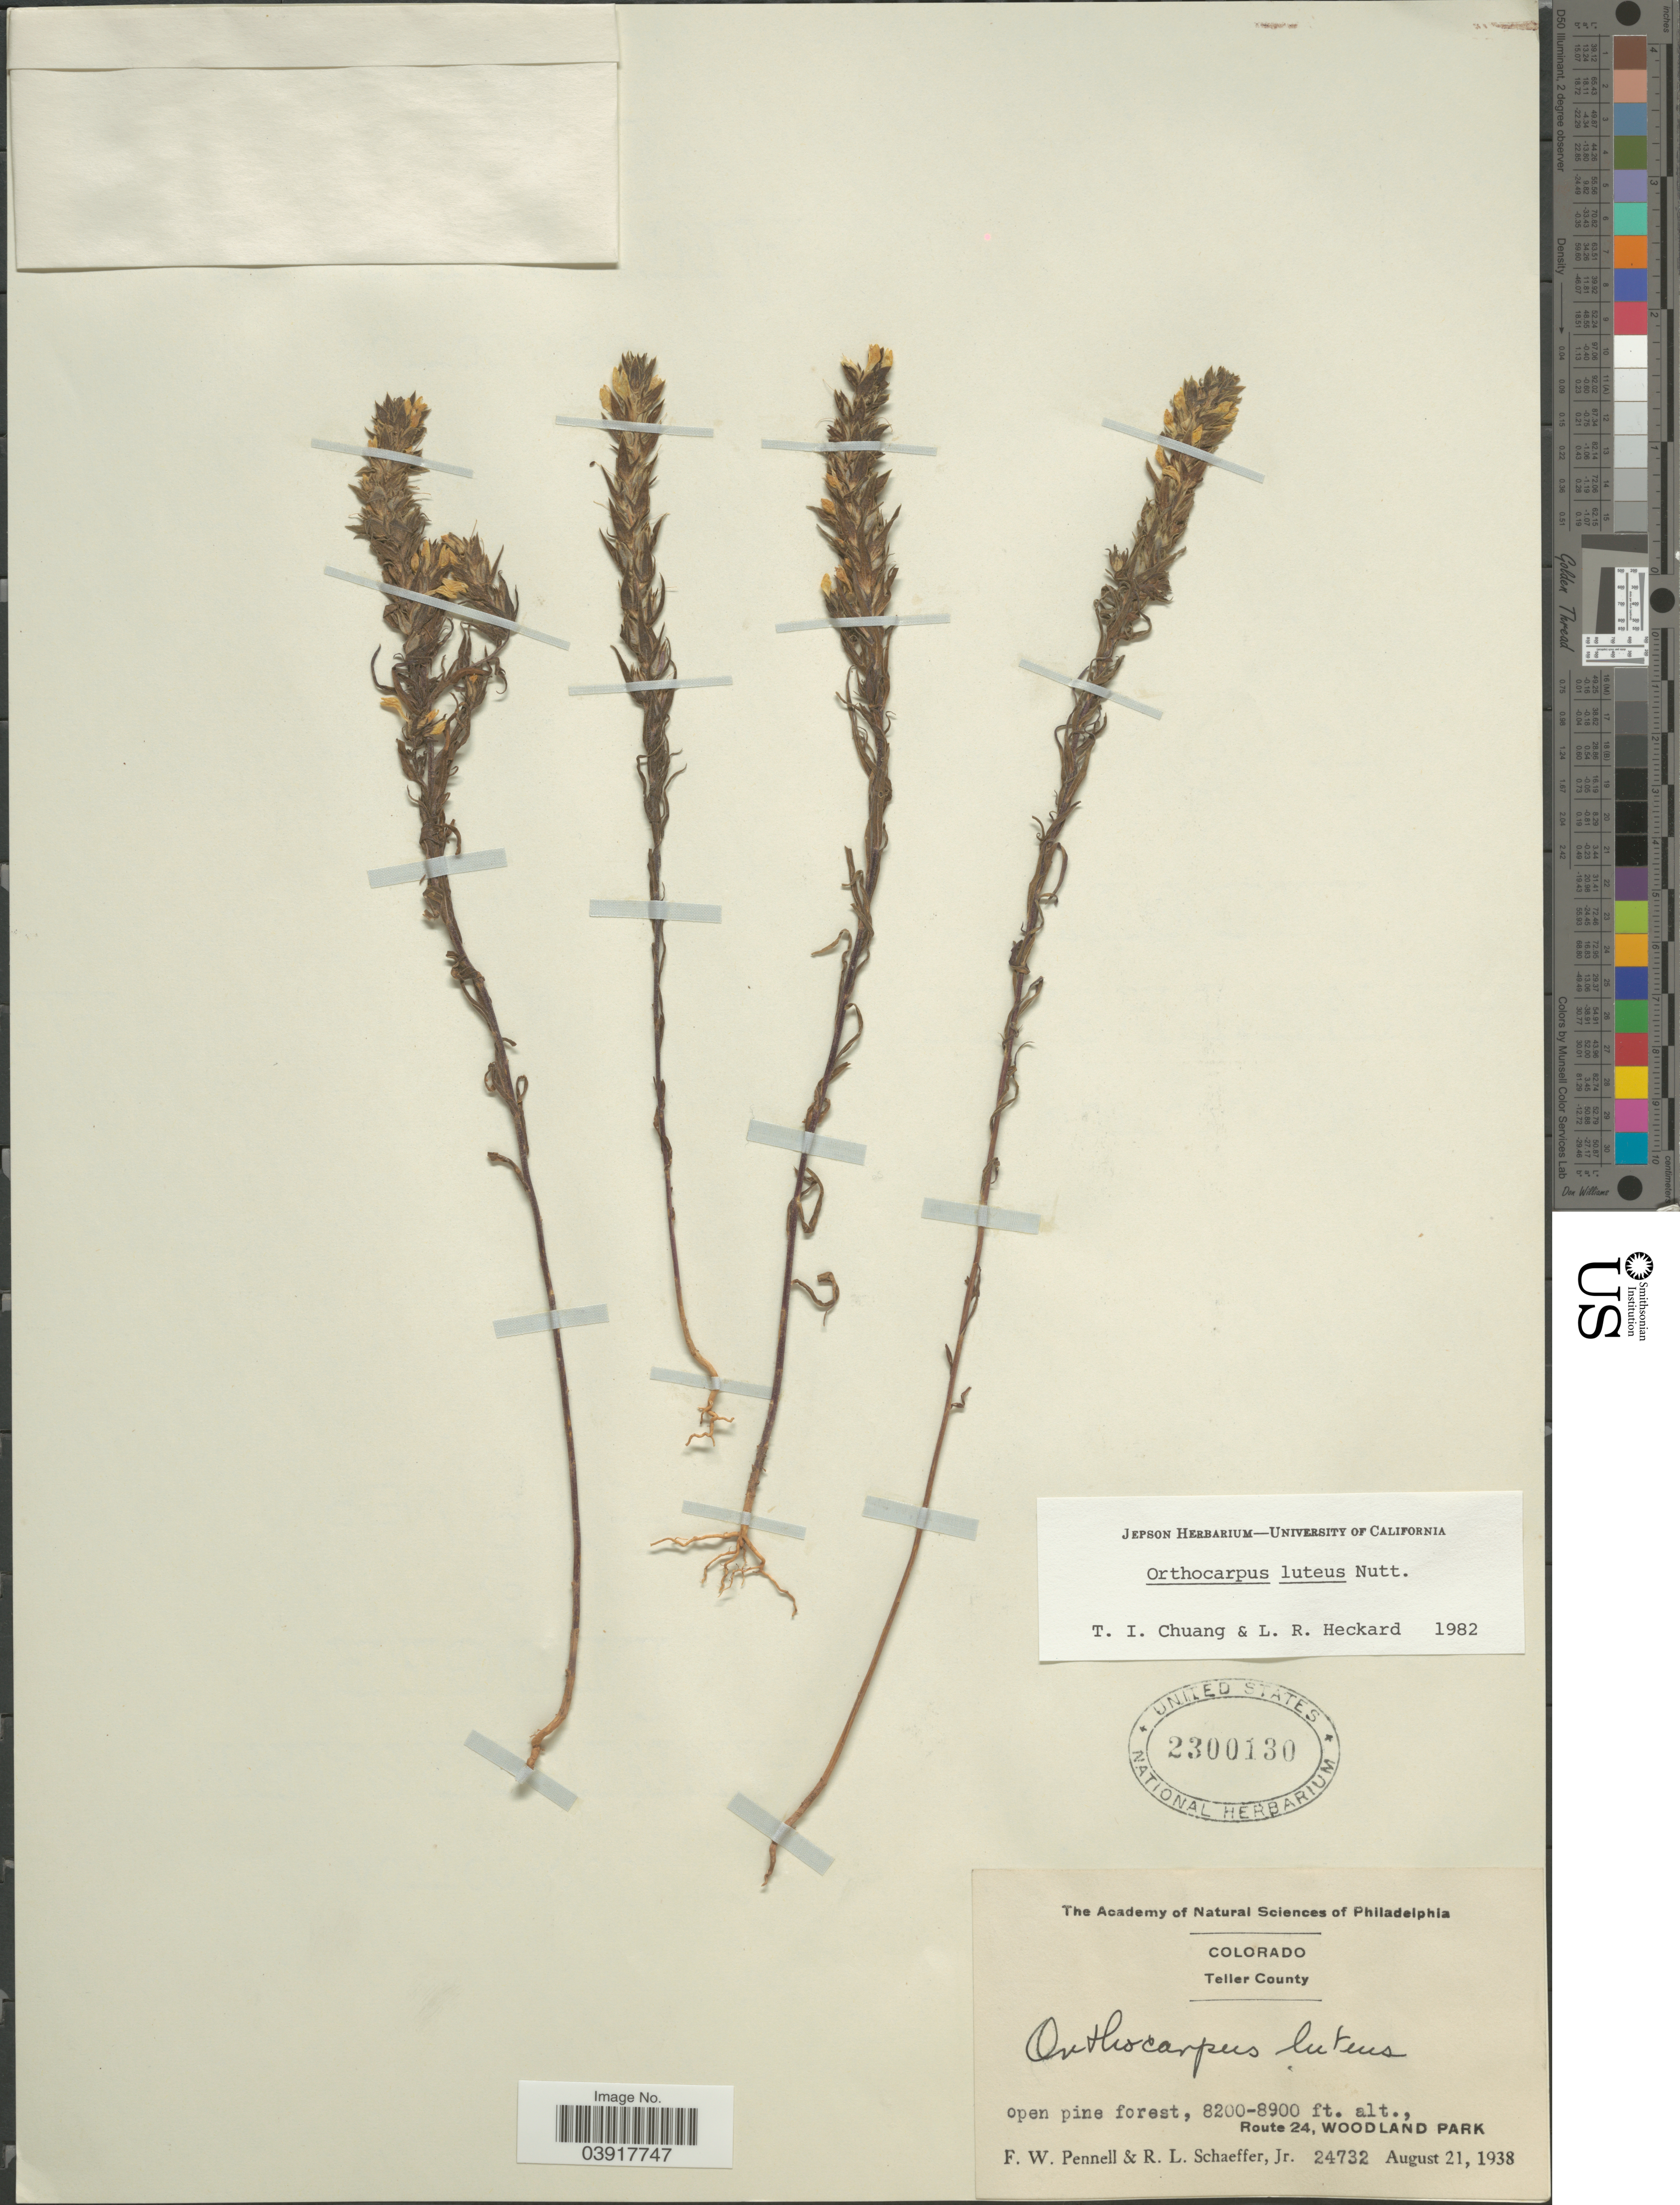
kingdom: Plantae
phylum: Tracheophyta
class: Magnoliopsida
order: Lamiales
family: Orobanchaceae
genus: Orthocarpus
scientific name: Orthocarpus luteus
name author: Nutt.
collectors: F. W. Pennell & R. L. Schaeffer Jr.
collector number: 24732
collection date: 1938-08-21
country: United States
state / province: Colorado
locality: Teller County. Route 24, Woodland Park.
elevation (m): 2499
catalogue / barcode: US 2300130